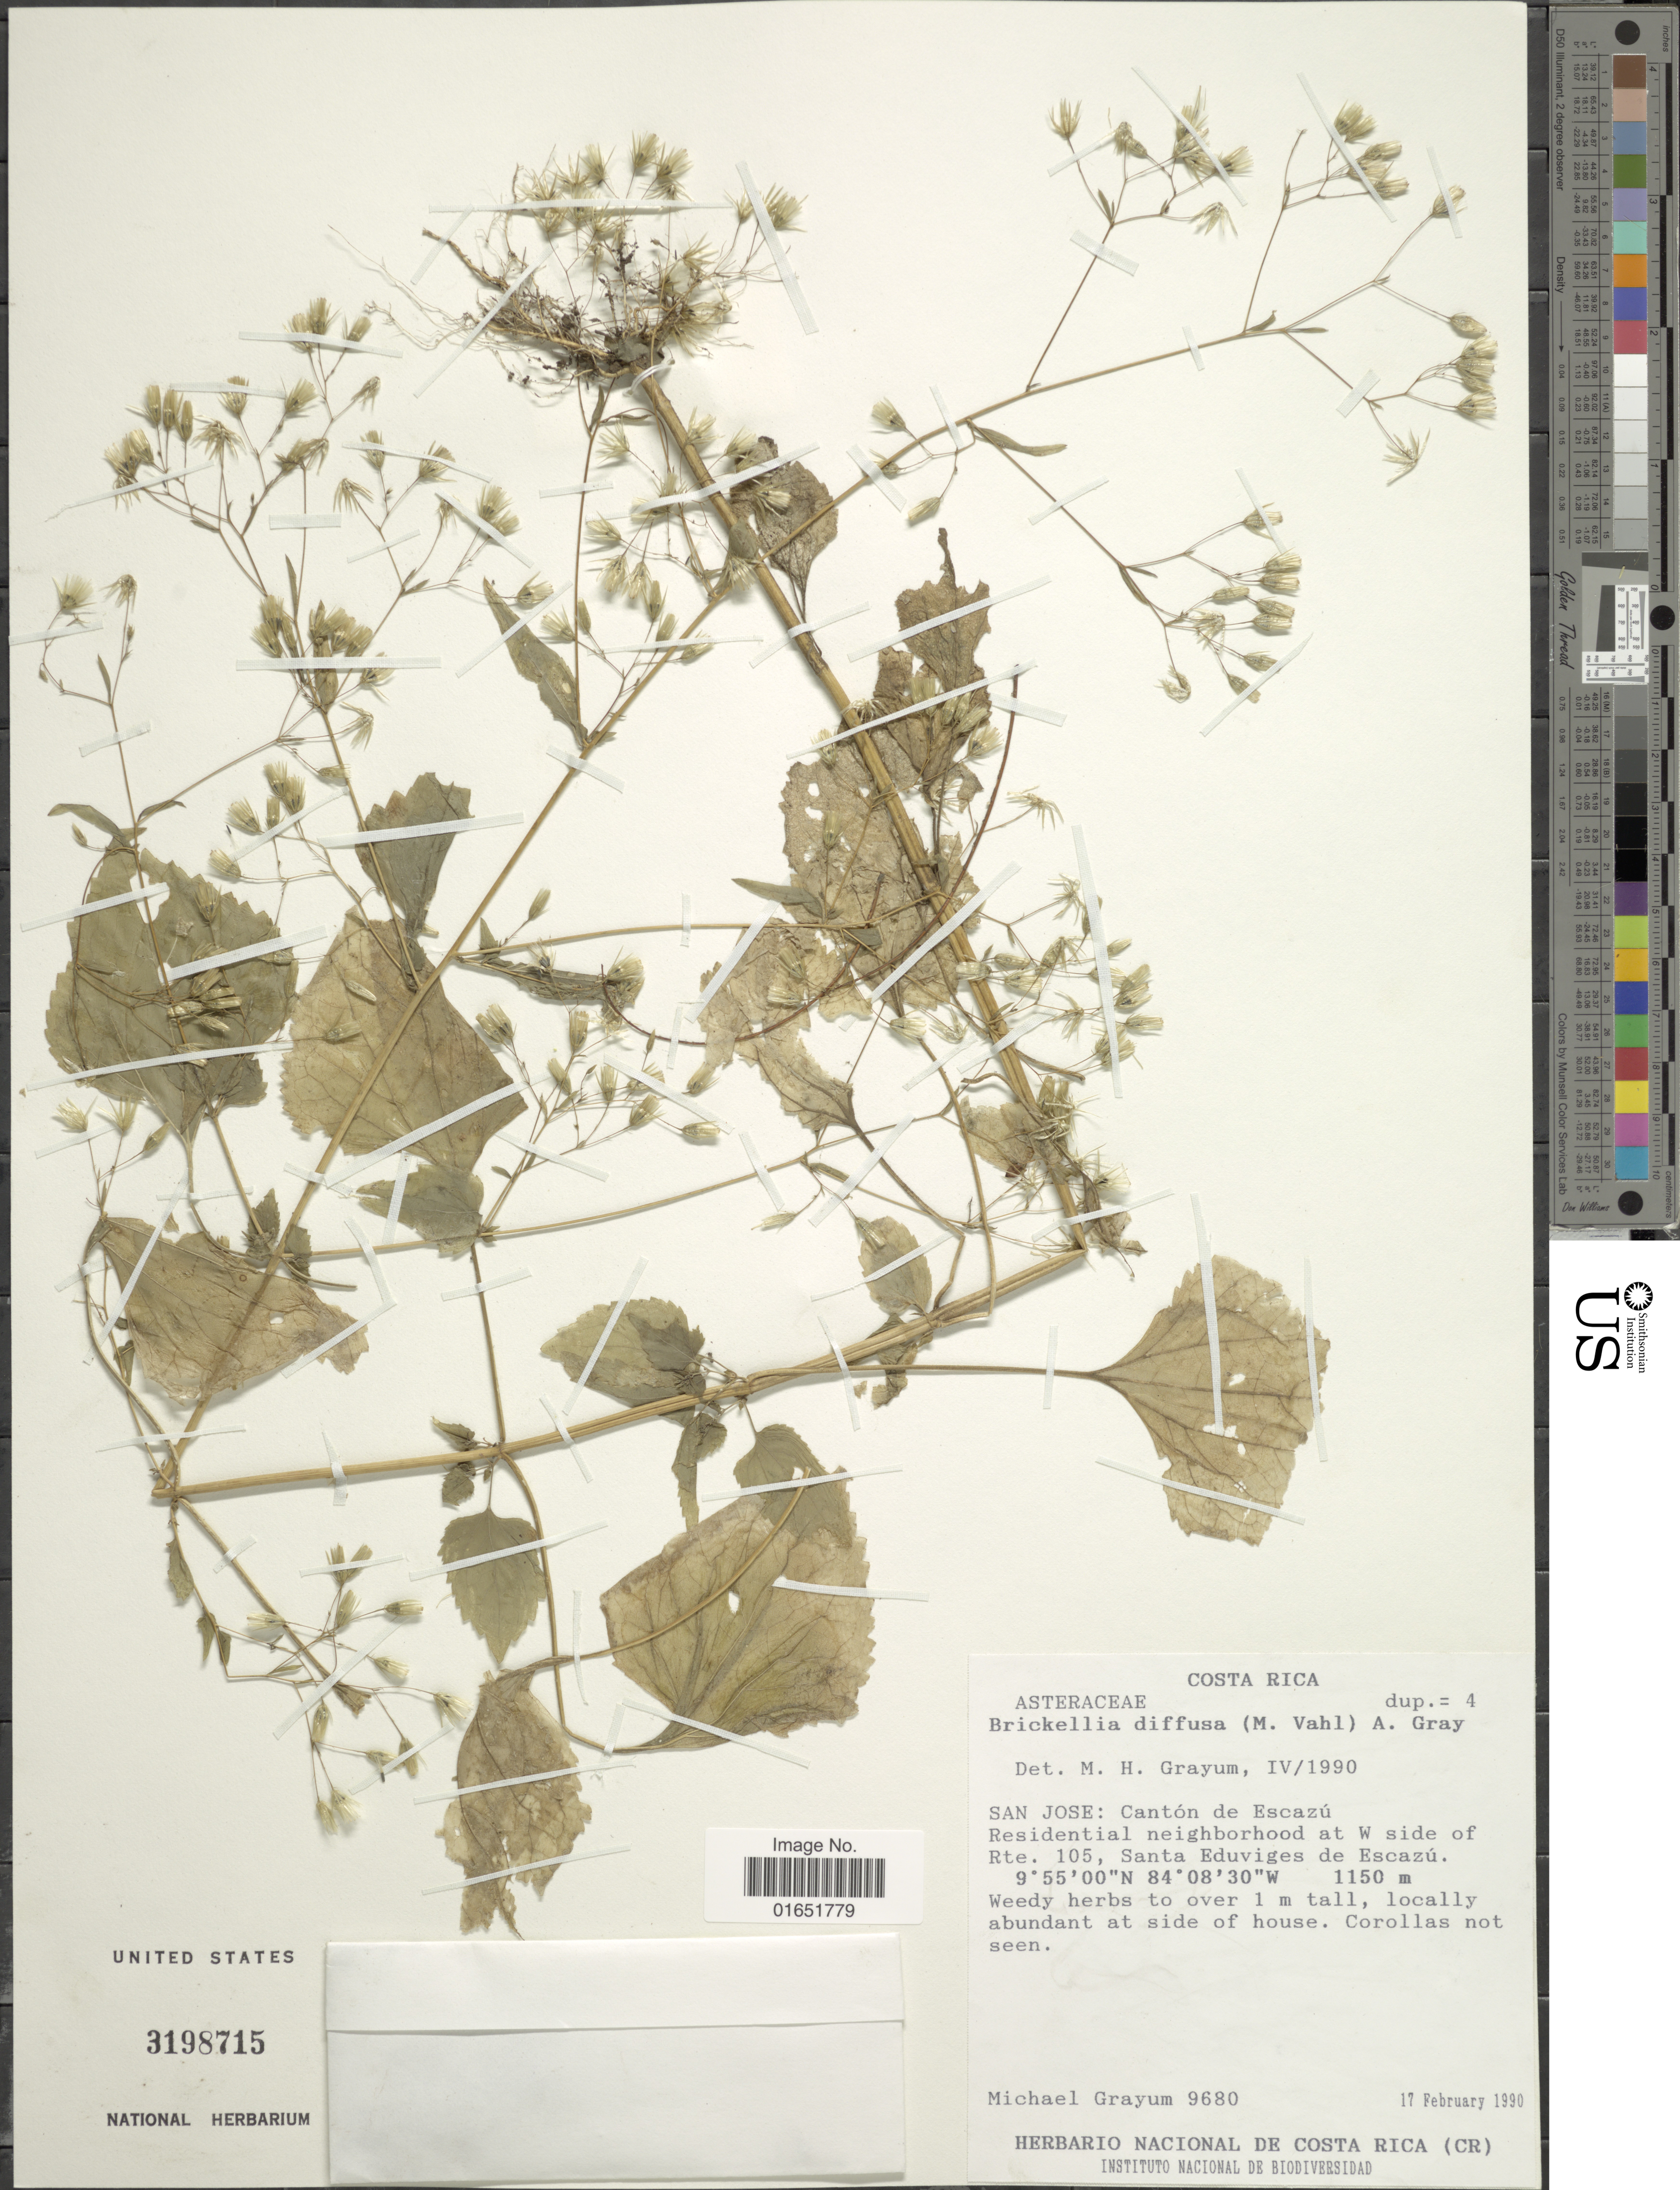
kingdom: Plantae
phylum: Tracheophyta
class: Magnoliopsida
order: Asterales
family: Asteraceae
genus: Brickellia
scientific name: Brickellia diffusa M.E. Jones, nom illeg.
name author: M.E. Jones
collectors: M. H. Grayum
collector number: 9680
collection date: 1990-02-17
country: Costa Rica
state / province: San José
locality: Cantón de Escazú Residential neighborhood at W side of Rte. 105, Santa Eduviges de Escazú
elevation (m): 1150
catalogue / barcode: US 3198715